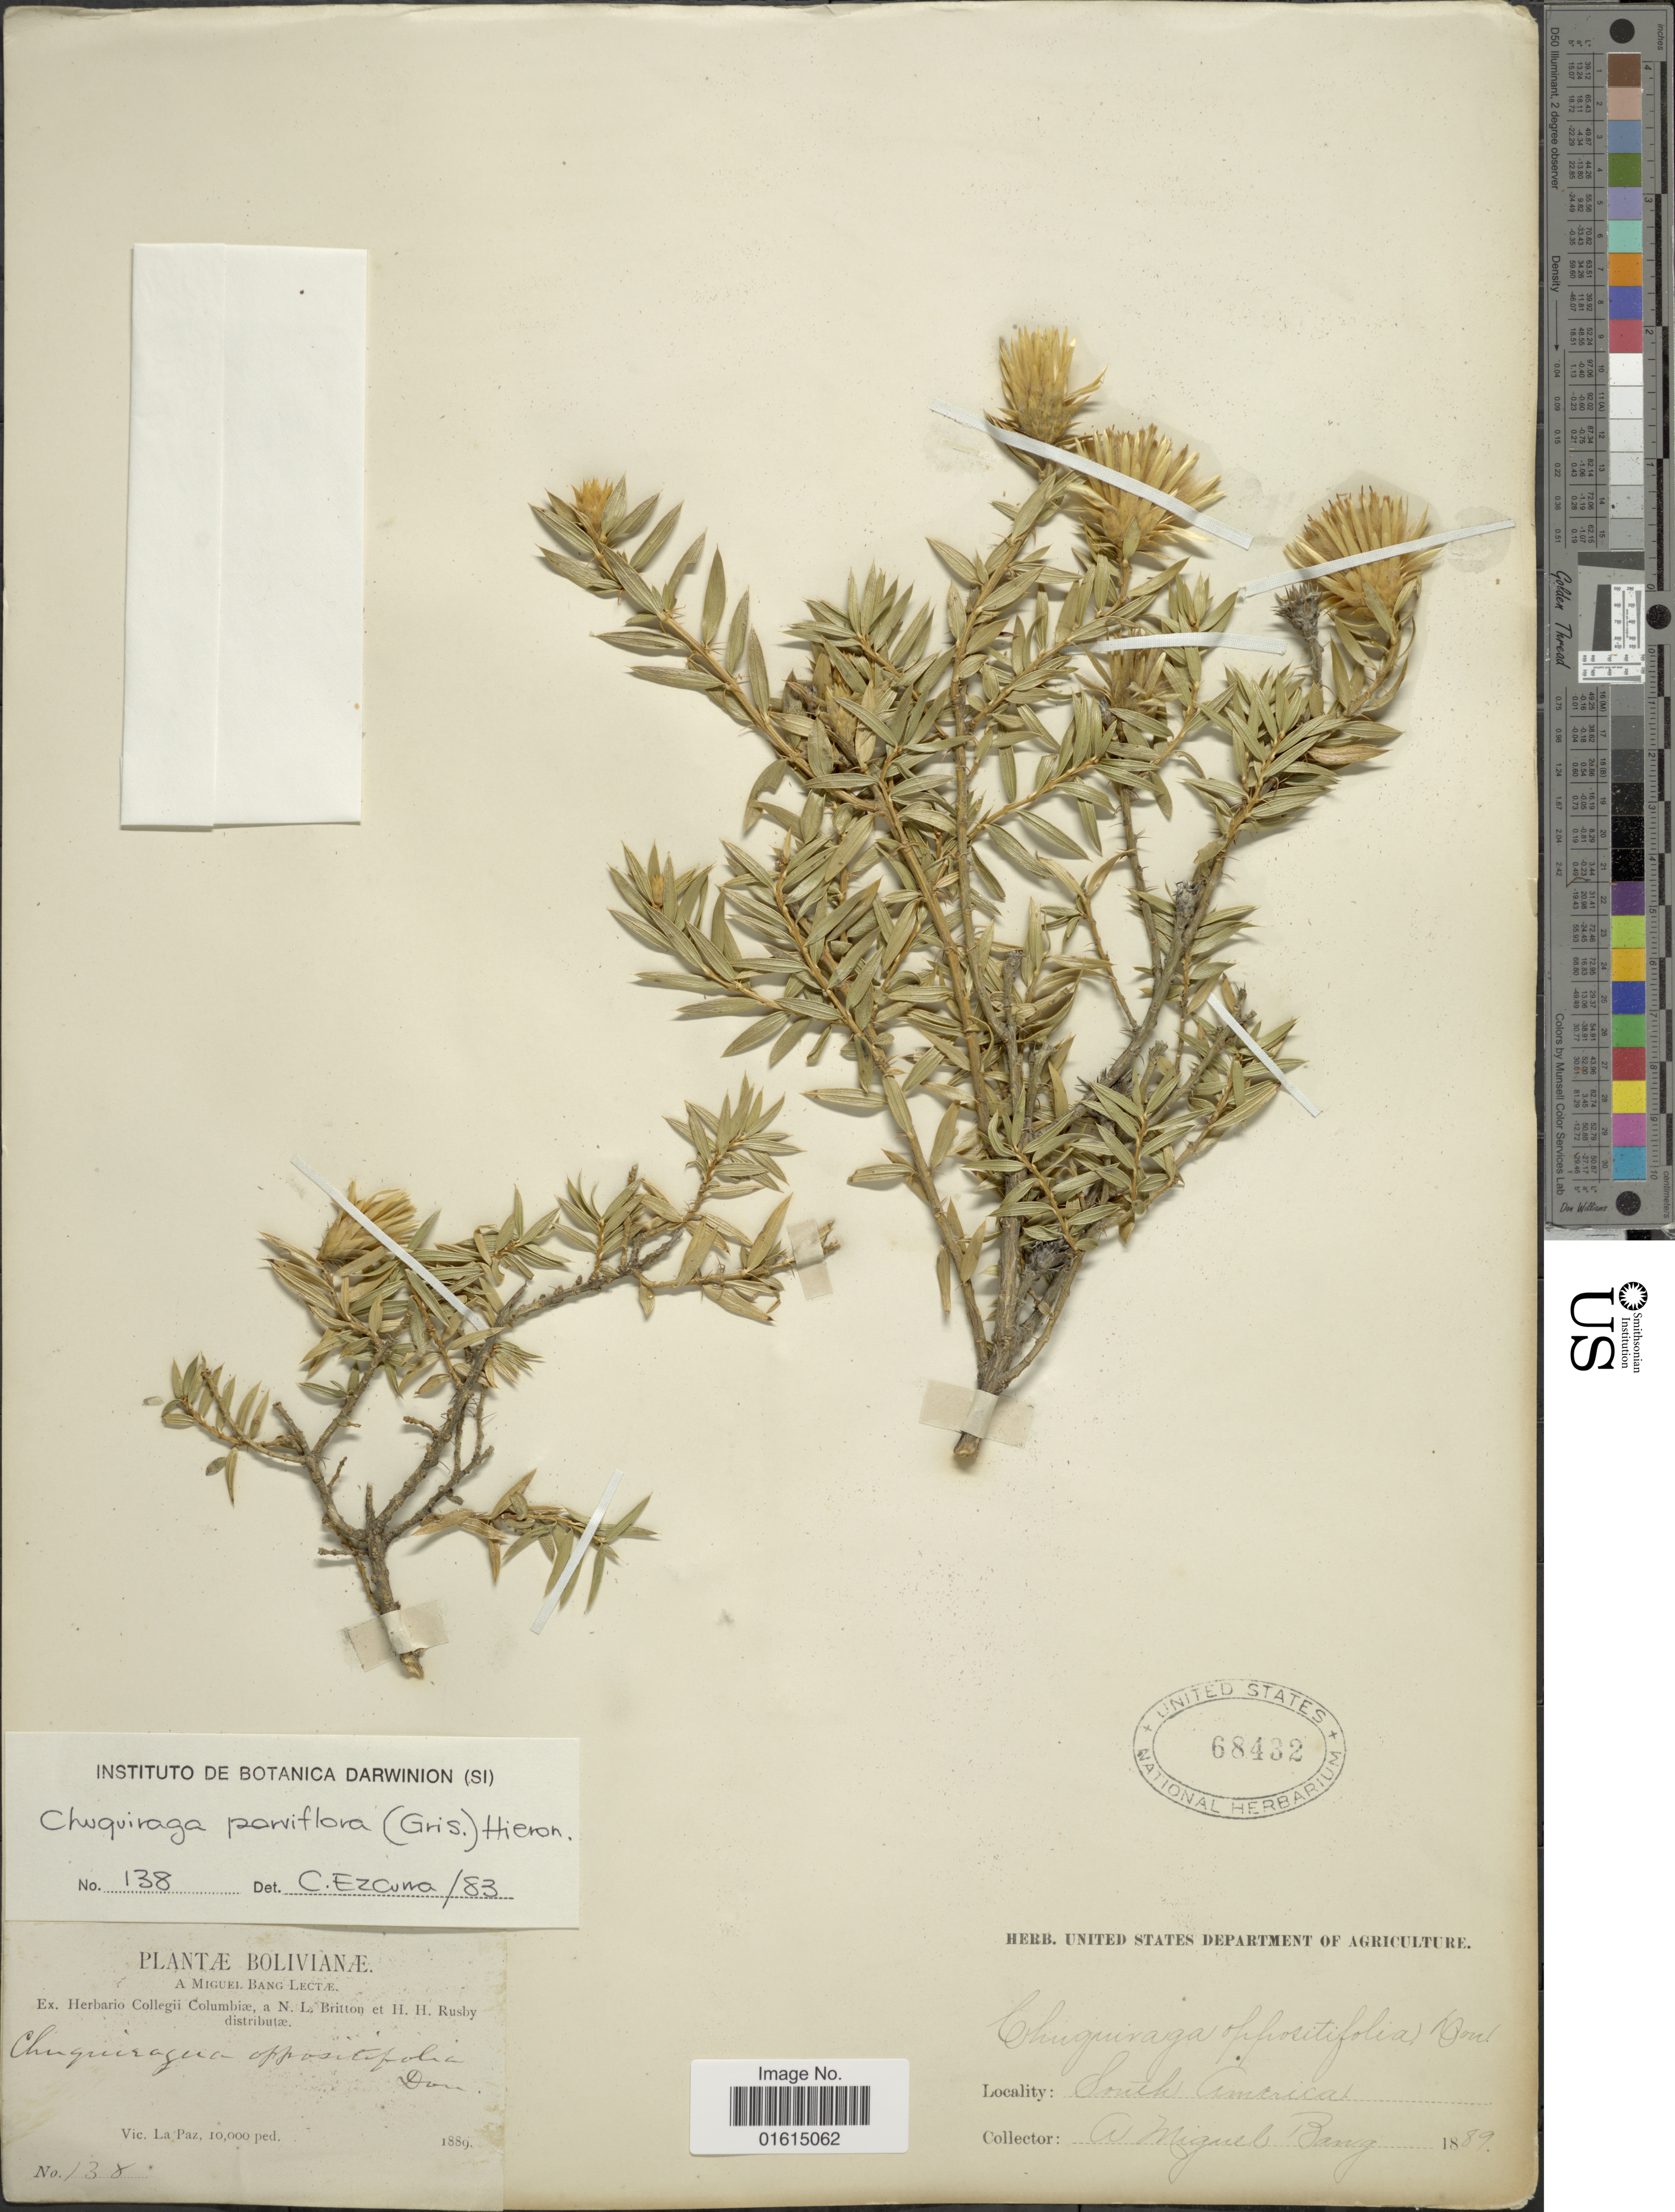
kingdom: Plantae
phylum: Tracheophyta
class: Magnoliopsida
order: Asterales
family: Asteraceae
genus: Chuquiraga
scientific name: Chuquiraga parviflora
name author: (Griseb.) Hieron.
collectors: M. Bang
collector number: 138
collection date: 1889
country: Bolivia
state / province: La Paz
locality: Bolivianae, La Paz, South America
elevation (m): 3048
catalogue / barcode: US 68432